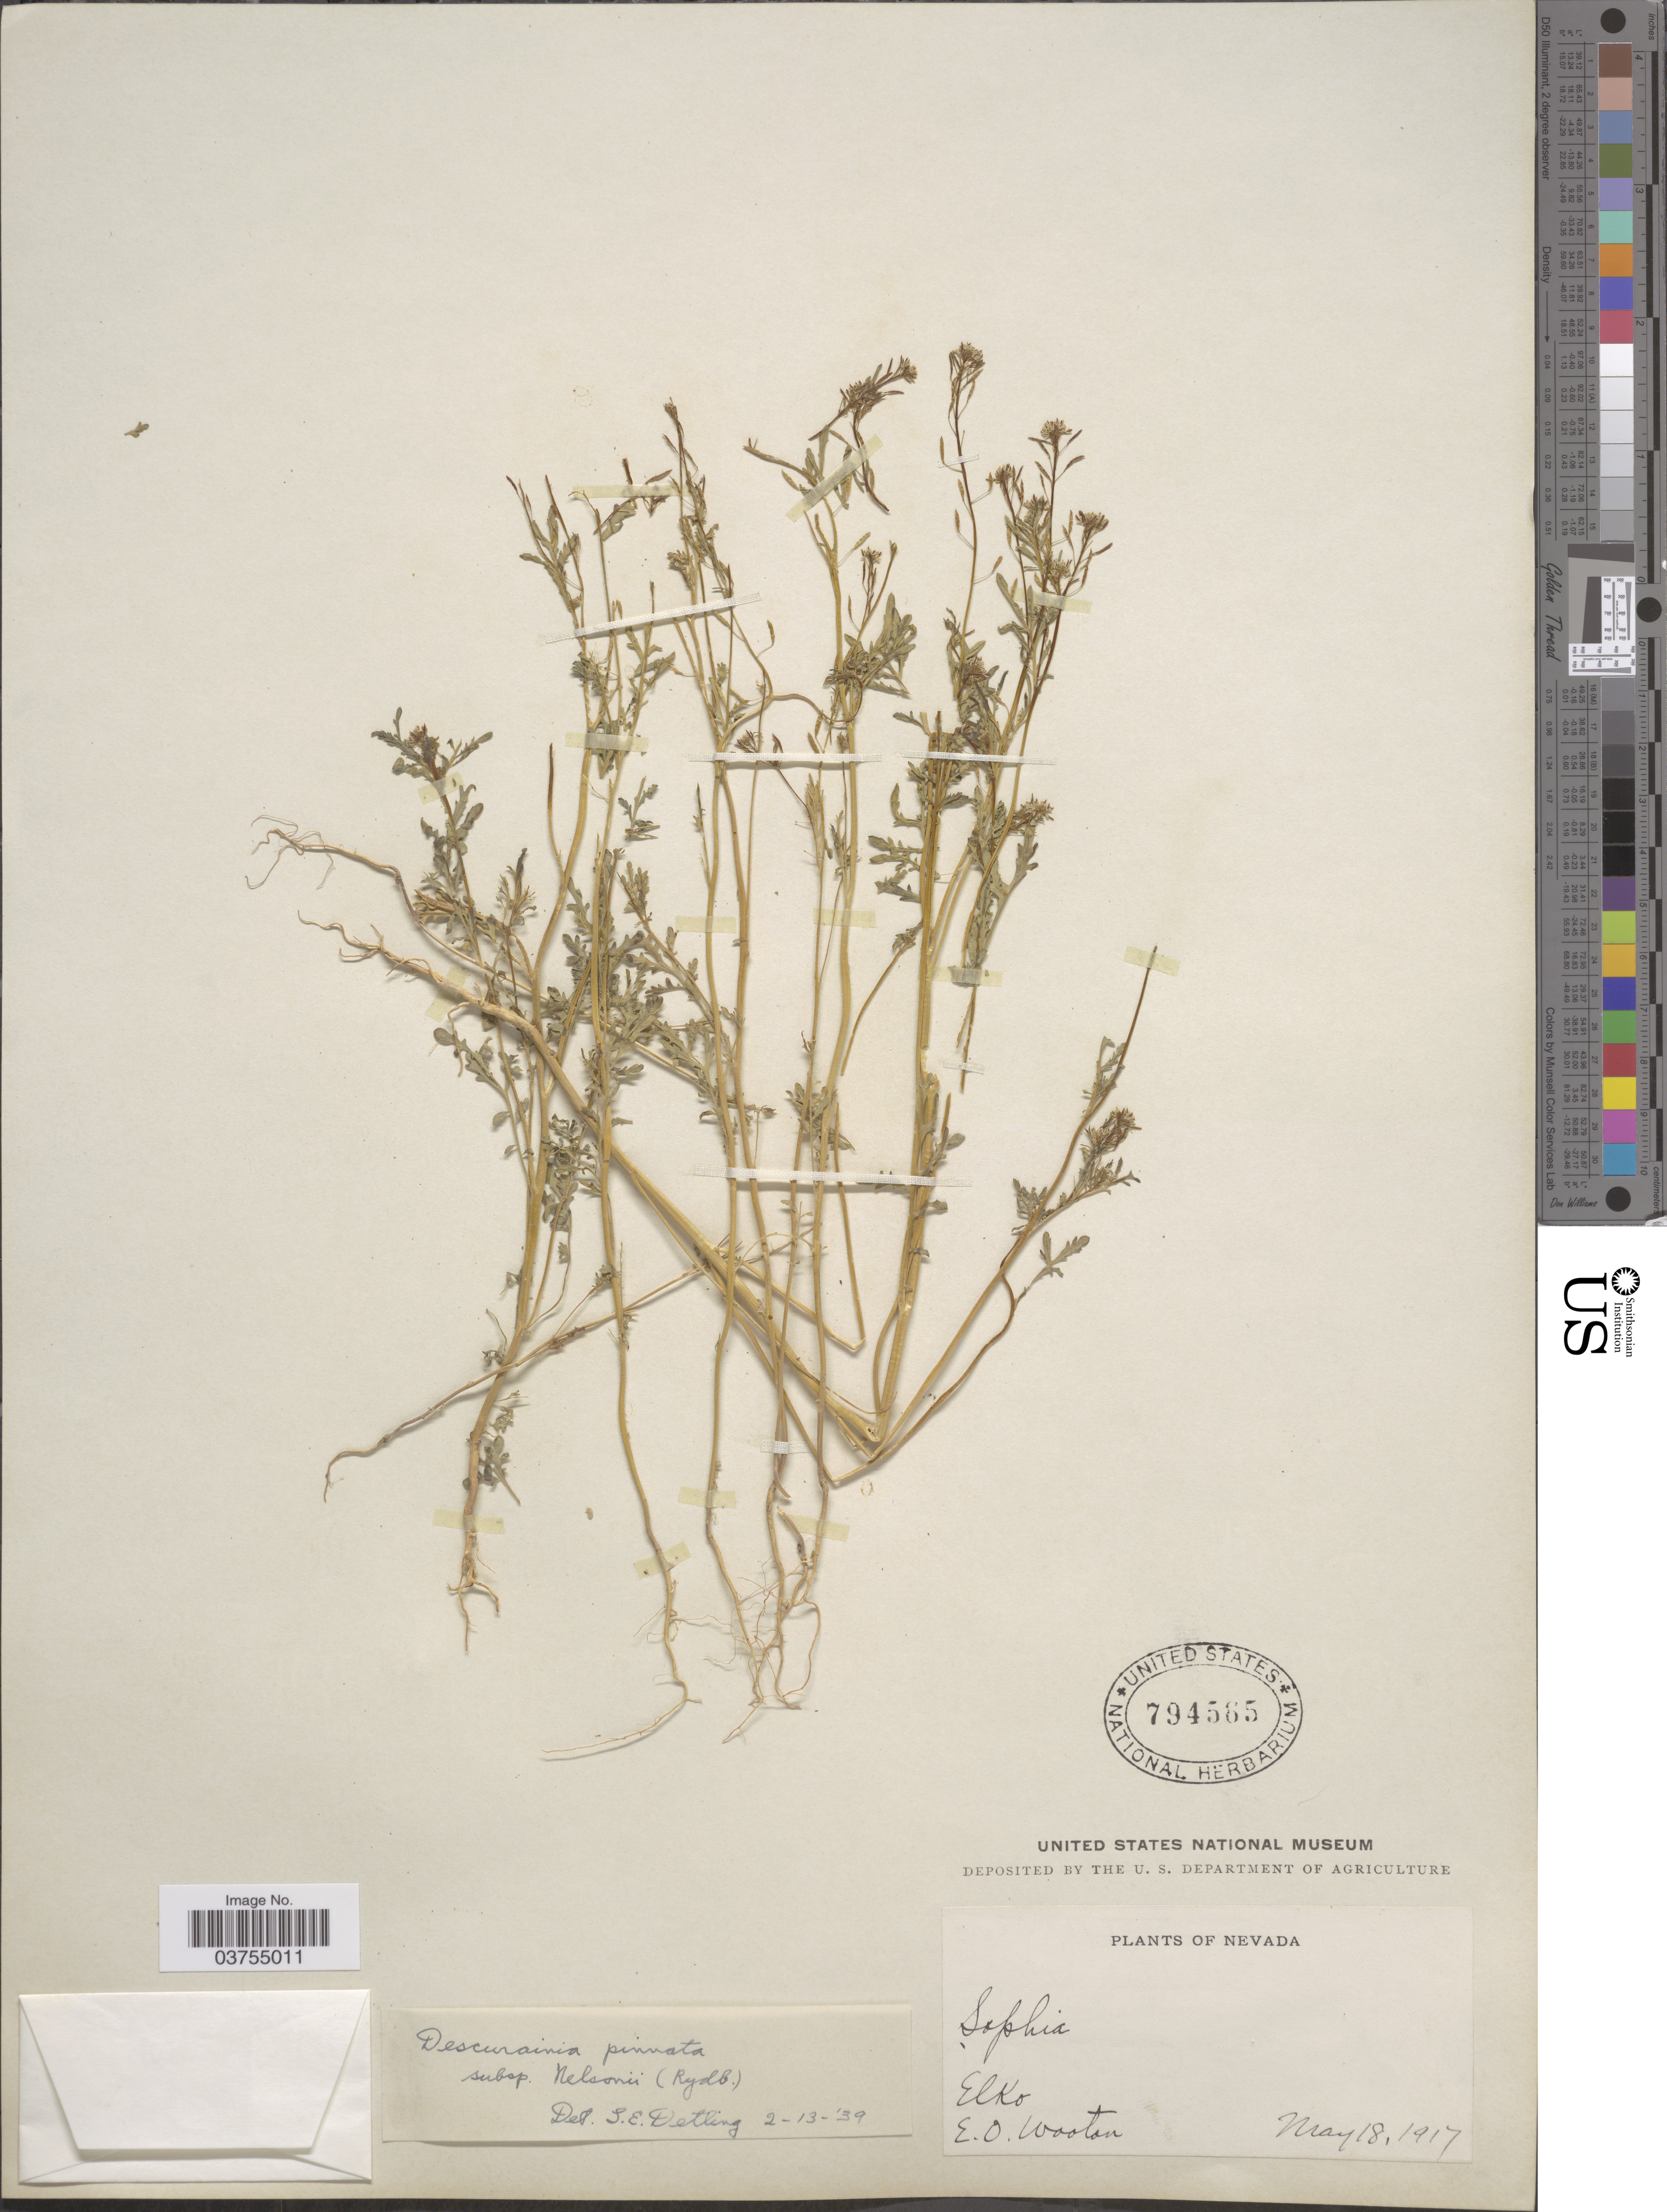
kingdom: Plantae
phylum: Tracheophyta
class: Magnoliopsida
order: Brassicales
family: Brassicaceae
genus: Descurainia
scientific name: Descurainia pinnata subsp. nelsonii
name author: (Rydb.) M. Peck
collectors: E. O. Wooton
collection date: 1917-05-18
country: United States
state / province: Nevada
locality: Elko.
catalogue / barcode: US 794565